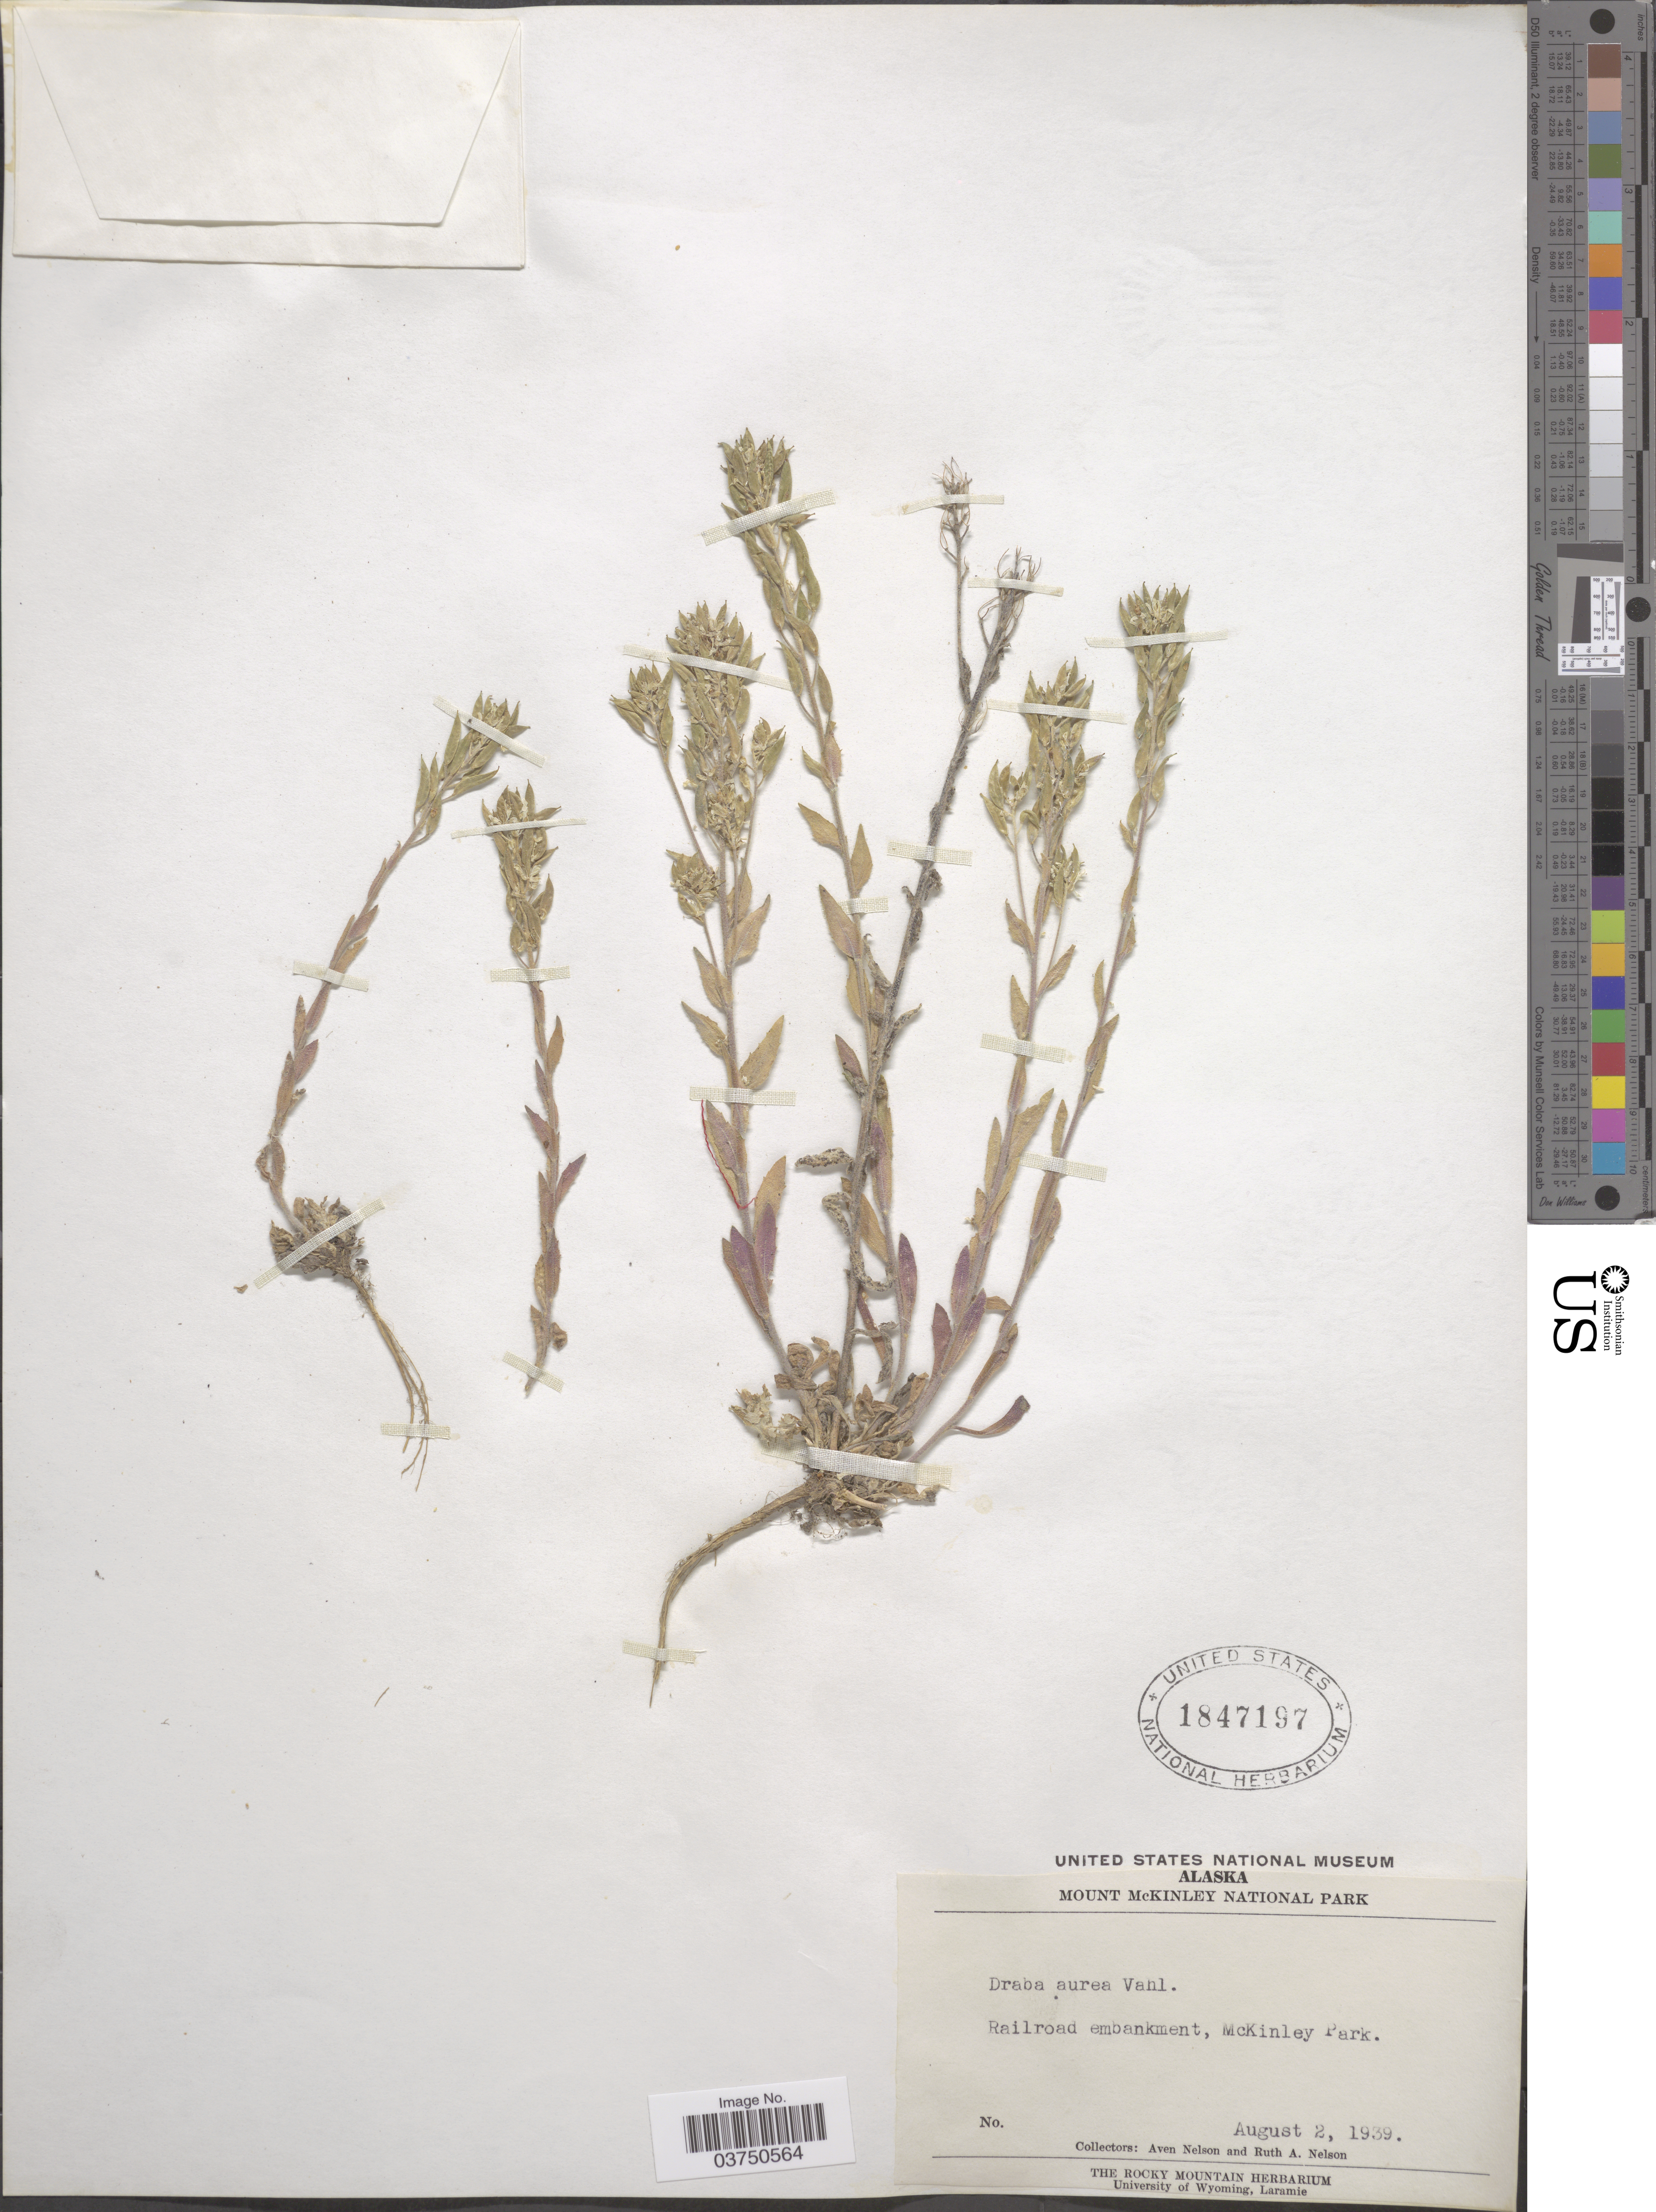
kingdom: Plantae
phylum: Tracheophyta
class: Magnoliopsida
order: Brassicales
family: Brassicaceae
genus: Draba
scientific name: Draba aurea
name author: Vahl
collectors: A. Nelson & R. A. Nelson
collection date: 1939-08-02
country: United States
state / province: Alaska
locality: Mount McKinley National Park. Railroad embankment, McKinley Park.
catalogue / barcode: US 1847197